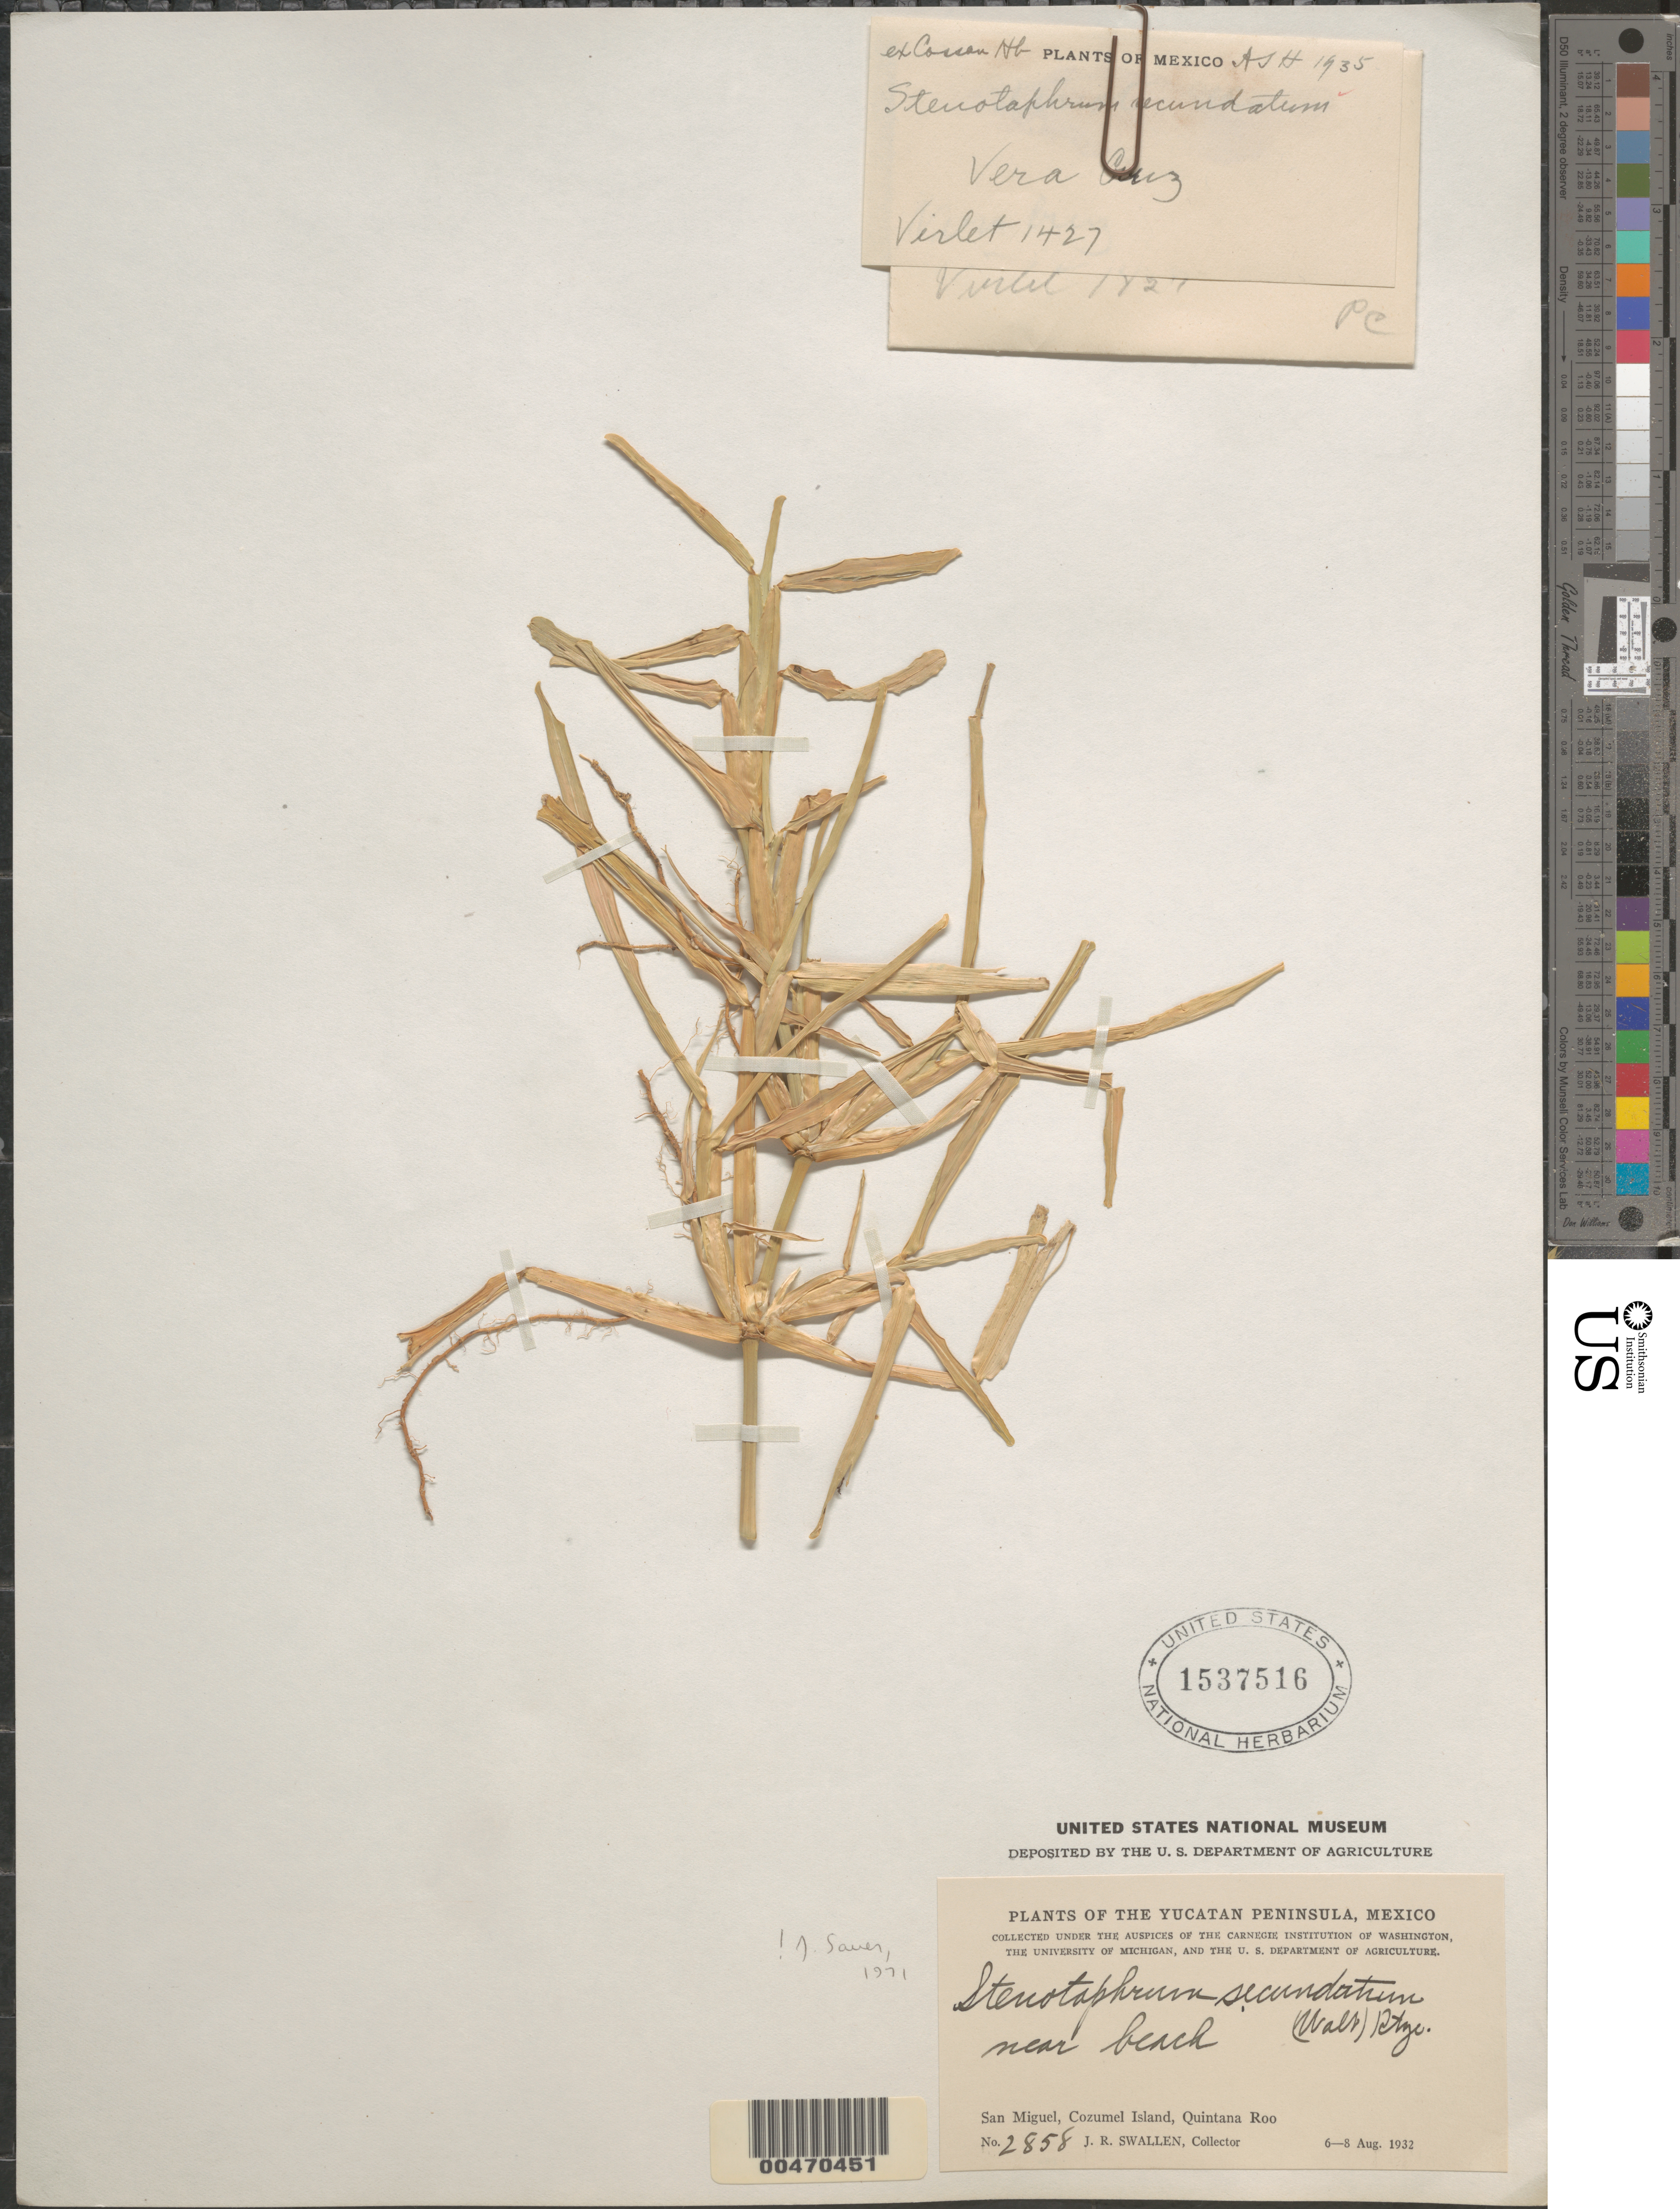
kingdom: Plantae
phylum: Tracheophyta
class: Liliopsida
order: Poales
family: Poaceae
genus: Stenotaphrum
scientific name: Stenotaphrum secundatum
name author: (Walter) Kuntze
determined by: Sauer, J.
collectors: J. R. Swallen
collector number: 2858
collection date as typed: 6 Aug 1932 to 8 Aug 1932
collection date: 1932-08-06/1932-08-08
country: Mexico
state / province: Quintana Roo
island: Cozumel Island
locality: San Miguel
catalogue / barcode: US 1537516